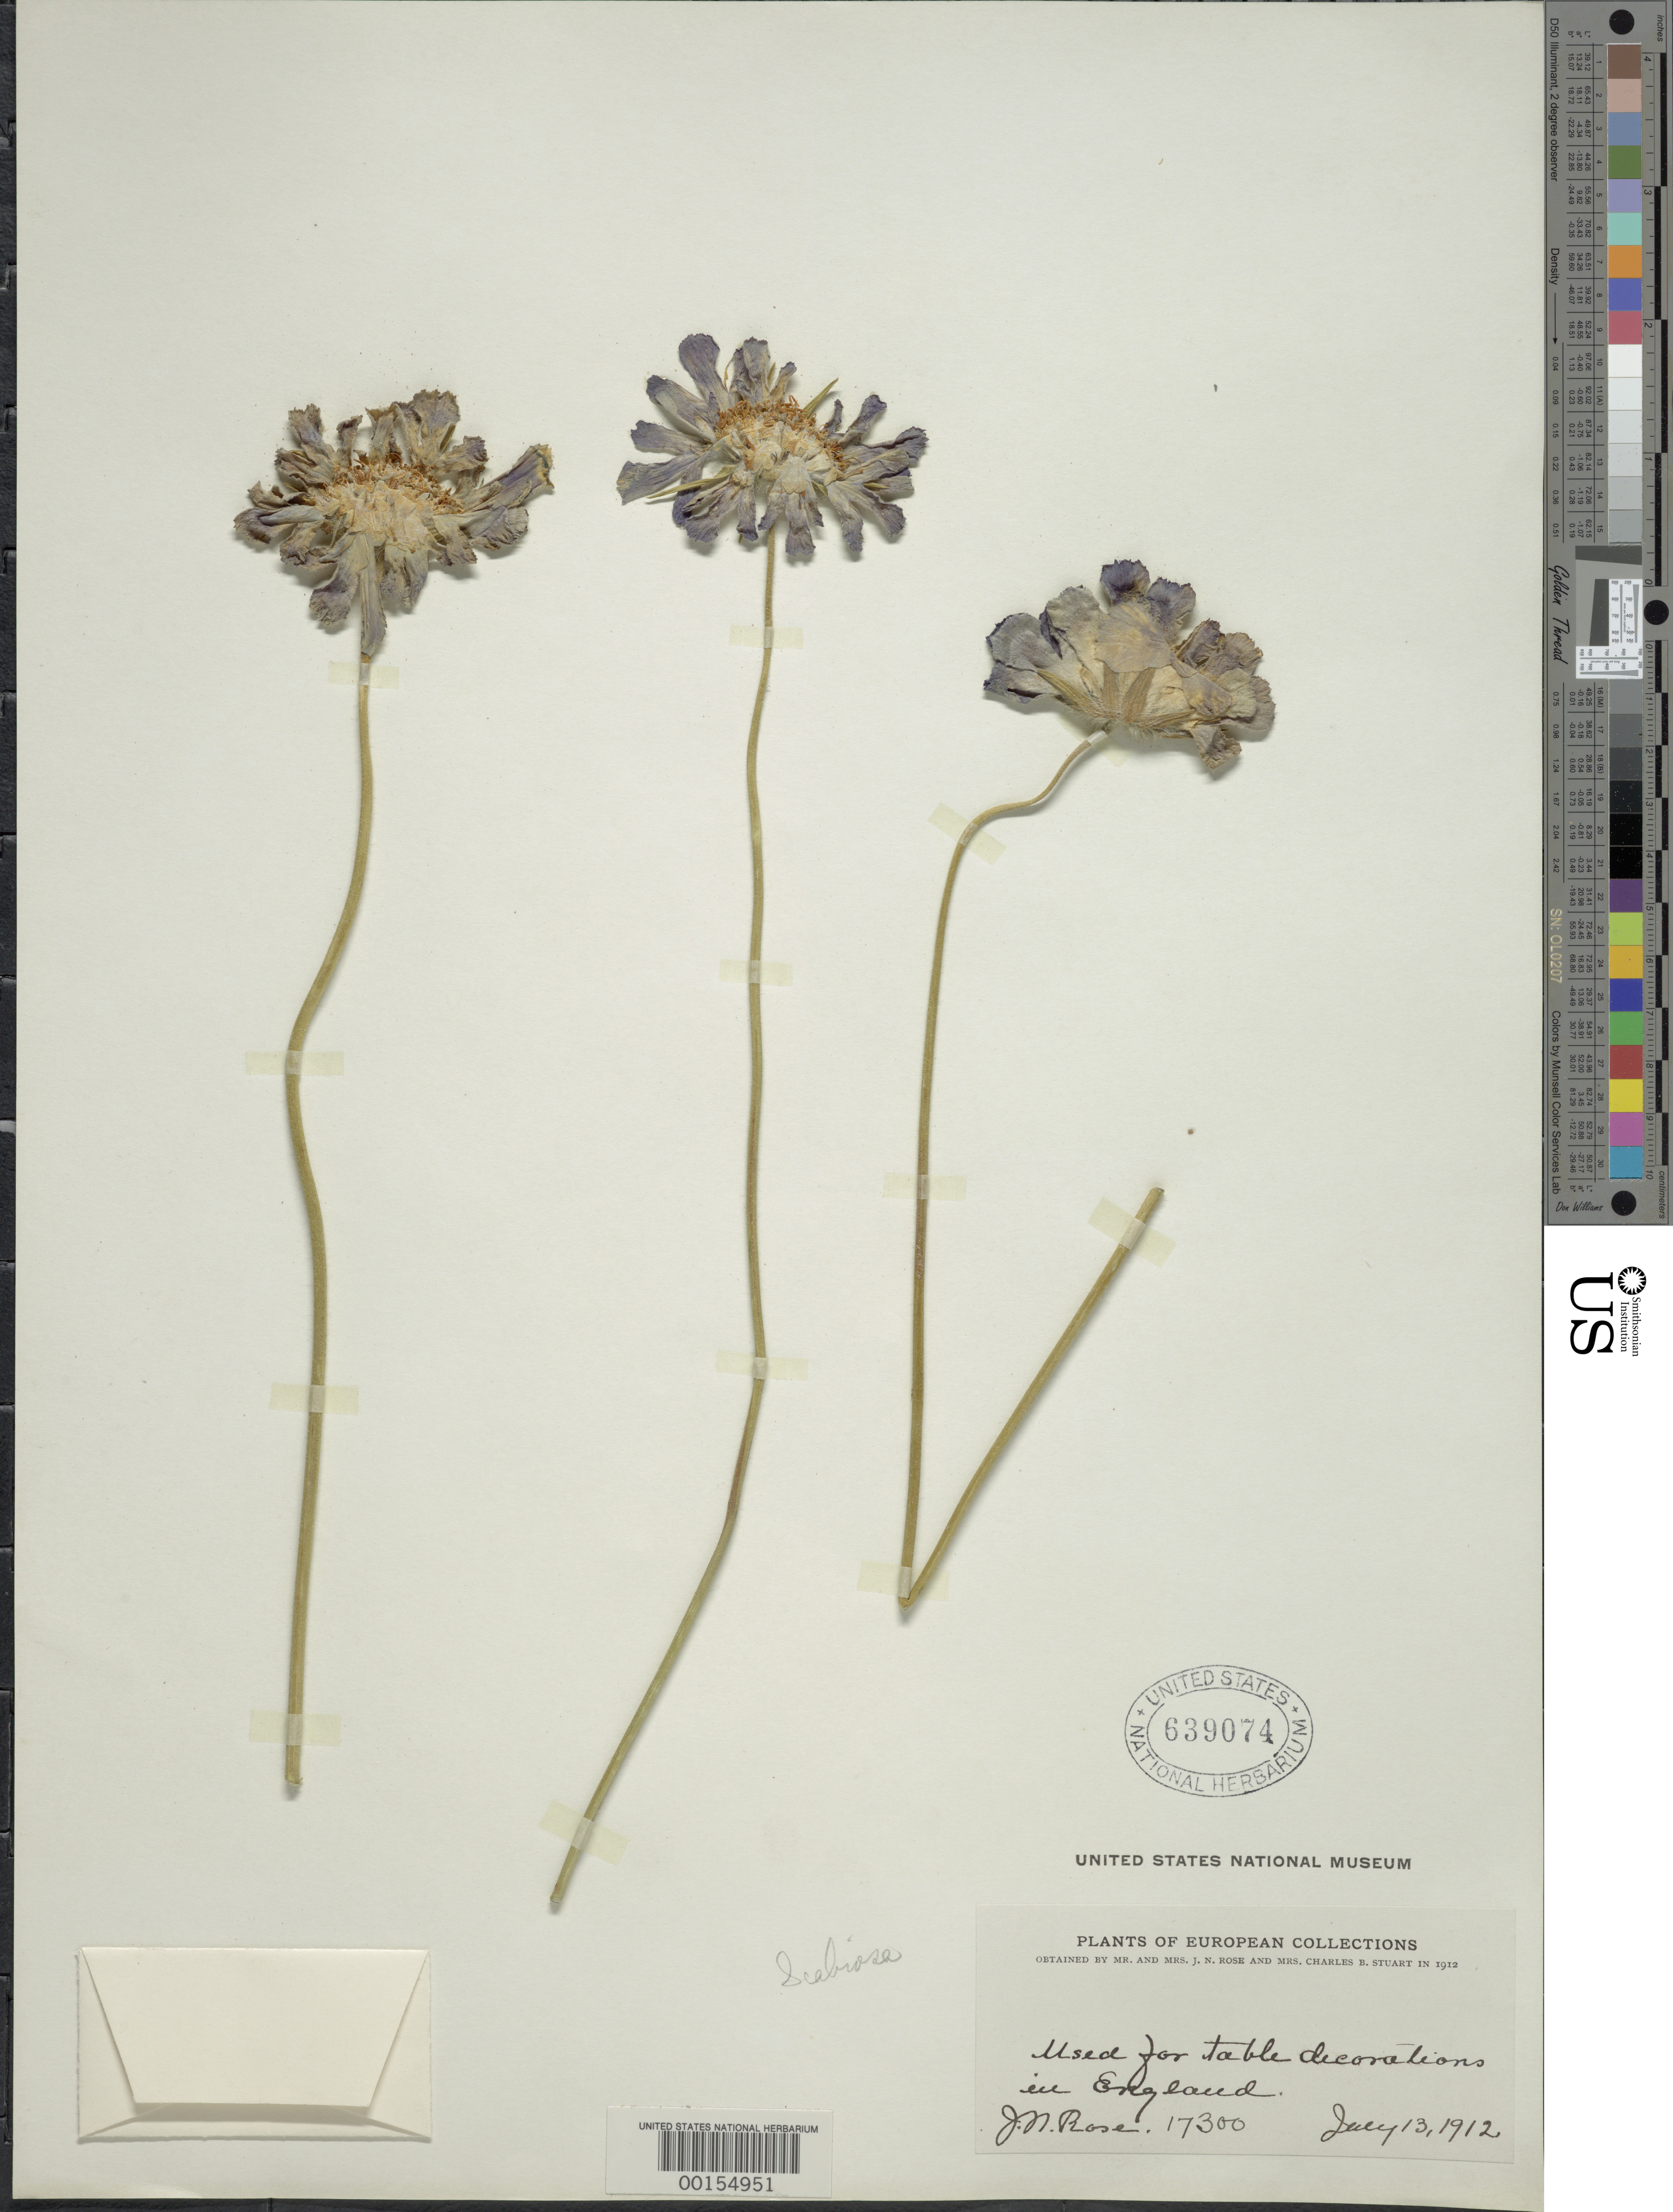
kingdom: Plantae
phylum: Tracheophyta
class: Magnoliopsida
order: Dipsacales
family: Caprifoliaceae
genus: Scabiosa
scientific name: Scabiosa sp.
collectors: J. N. Rose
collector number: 1730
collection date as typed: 13 Jul 1912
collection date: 1912-07-13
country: United Kingdom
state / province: England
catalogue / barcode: US 639074